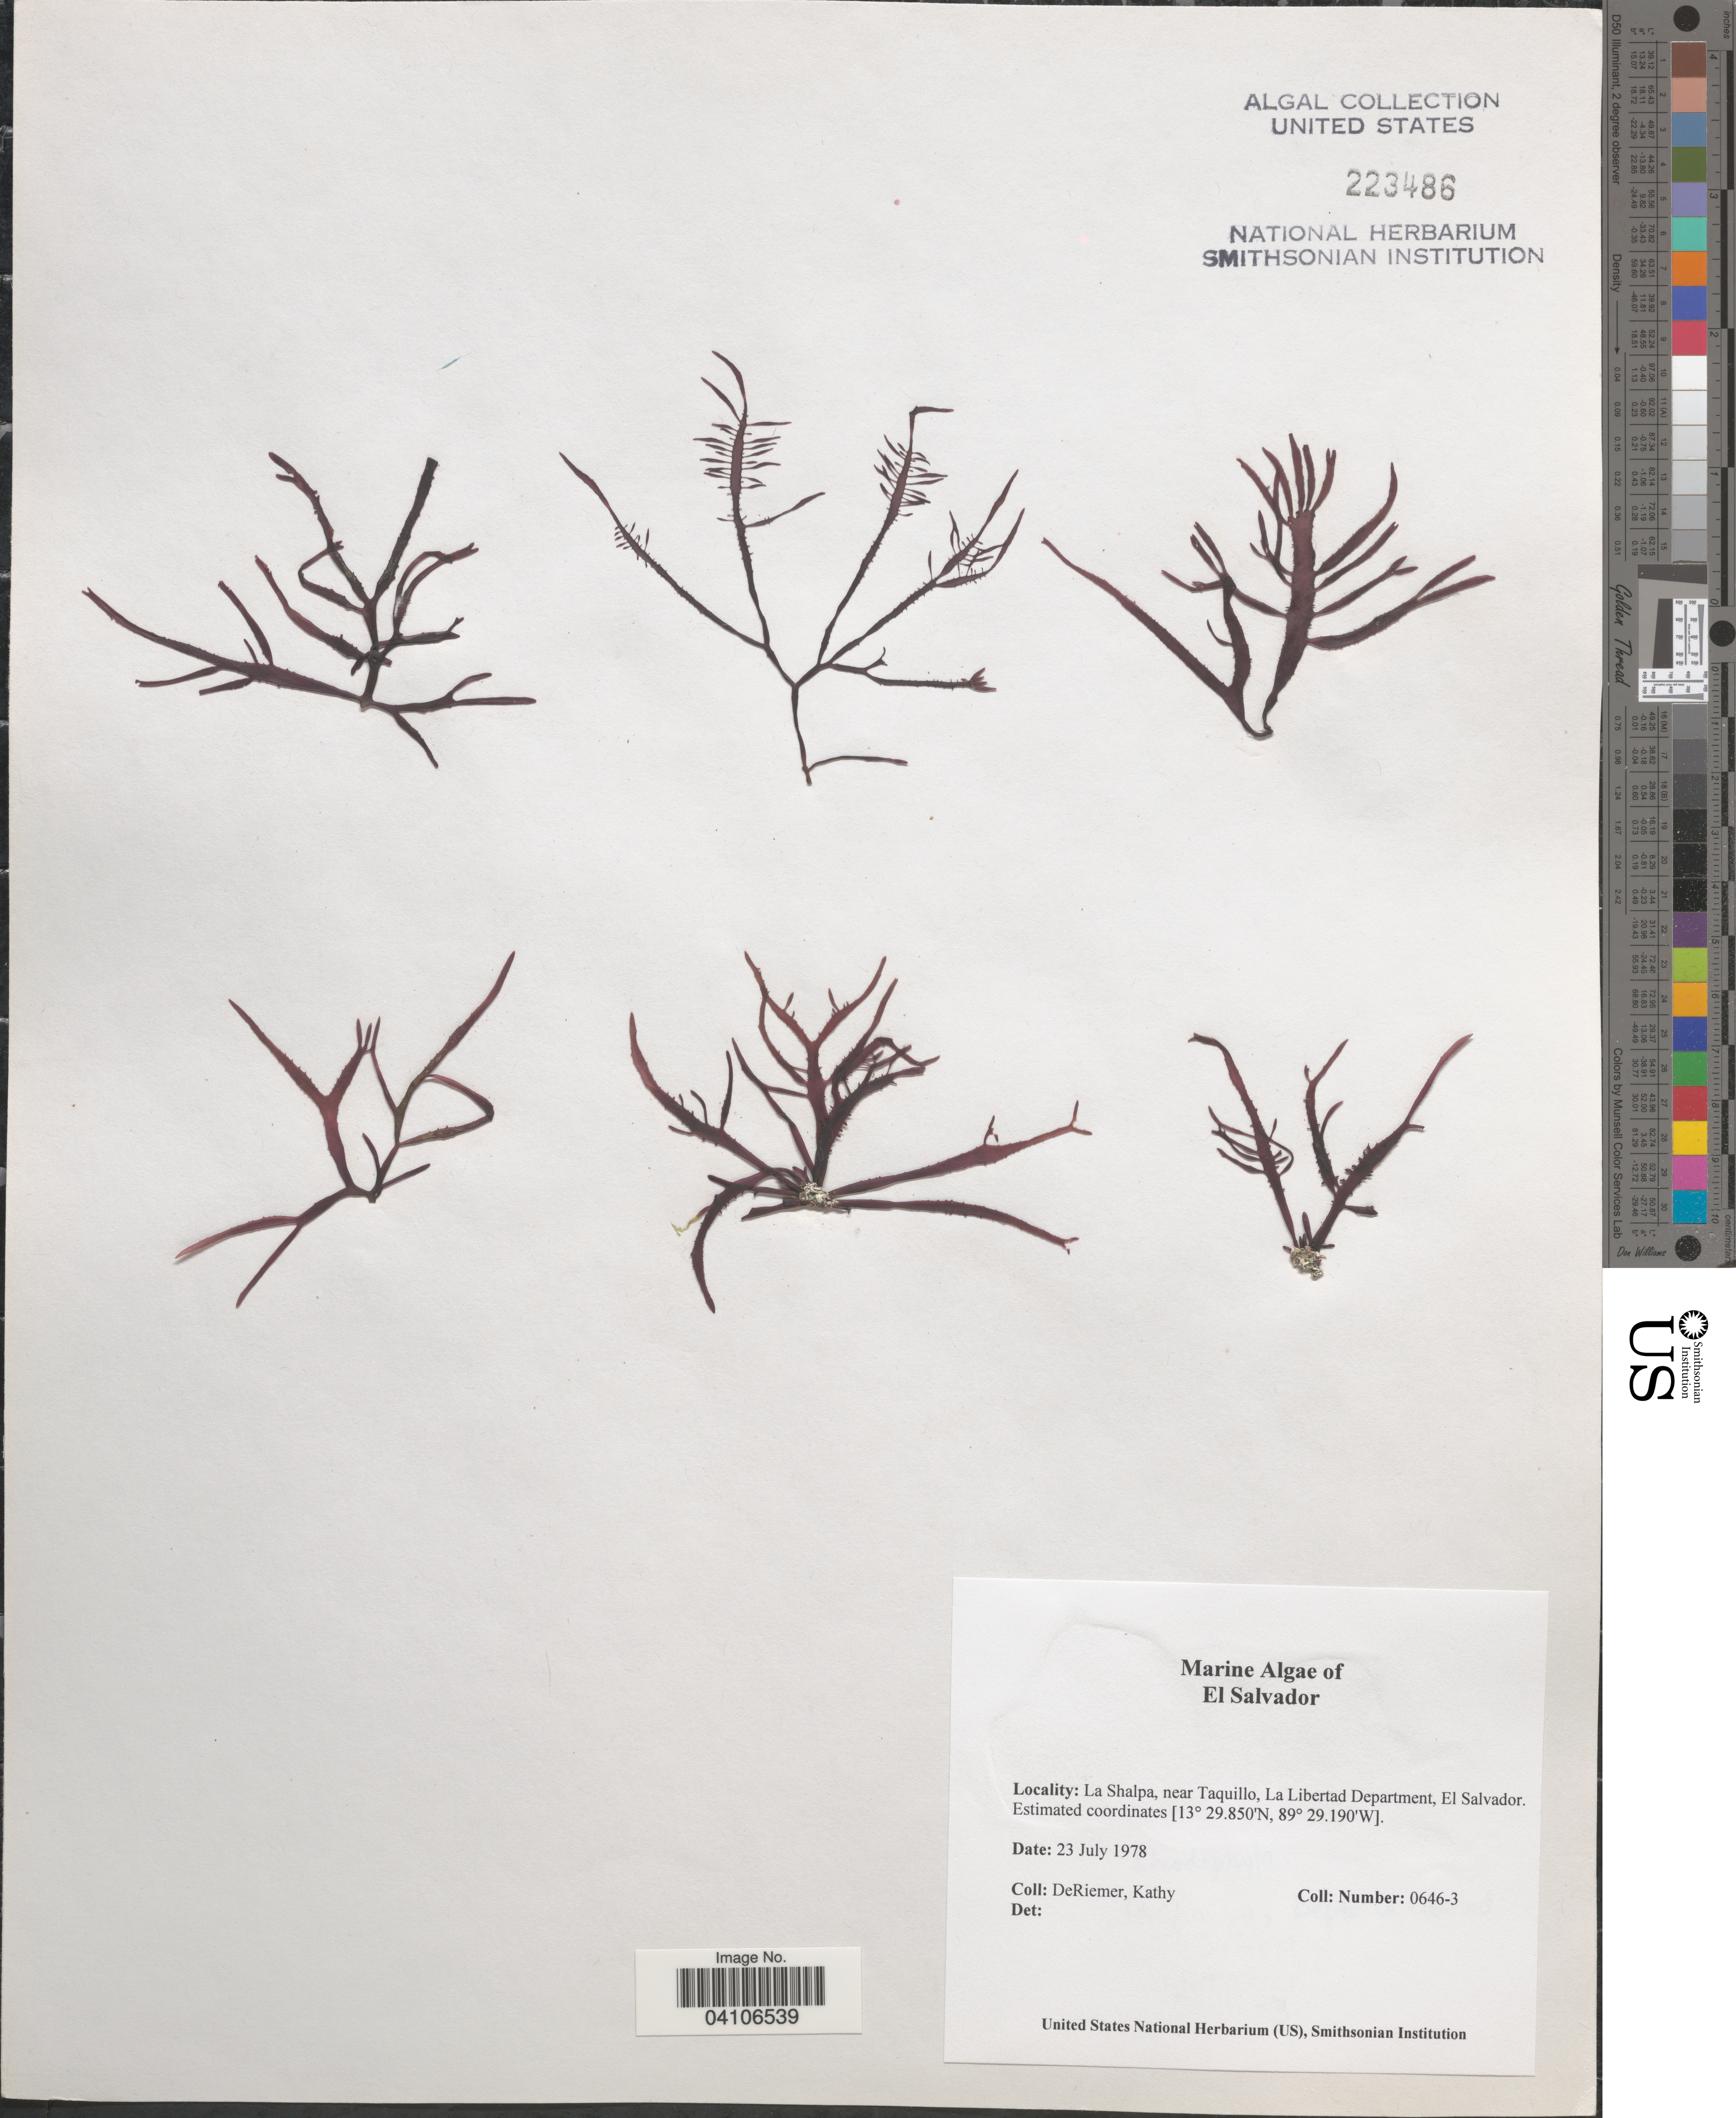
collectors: K. DeRiemer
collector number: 0646-3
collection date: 1978-07-23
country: El Salvador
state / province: La Libertad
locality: La Shalpa, near Taquillo, La Libertad Department.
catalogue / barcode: US 223486